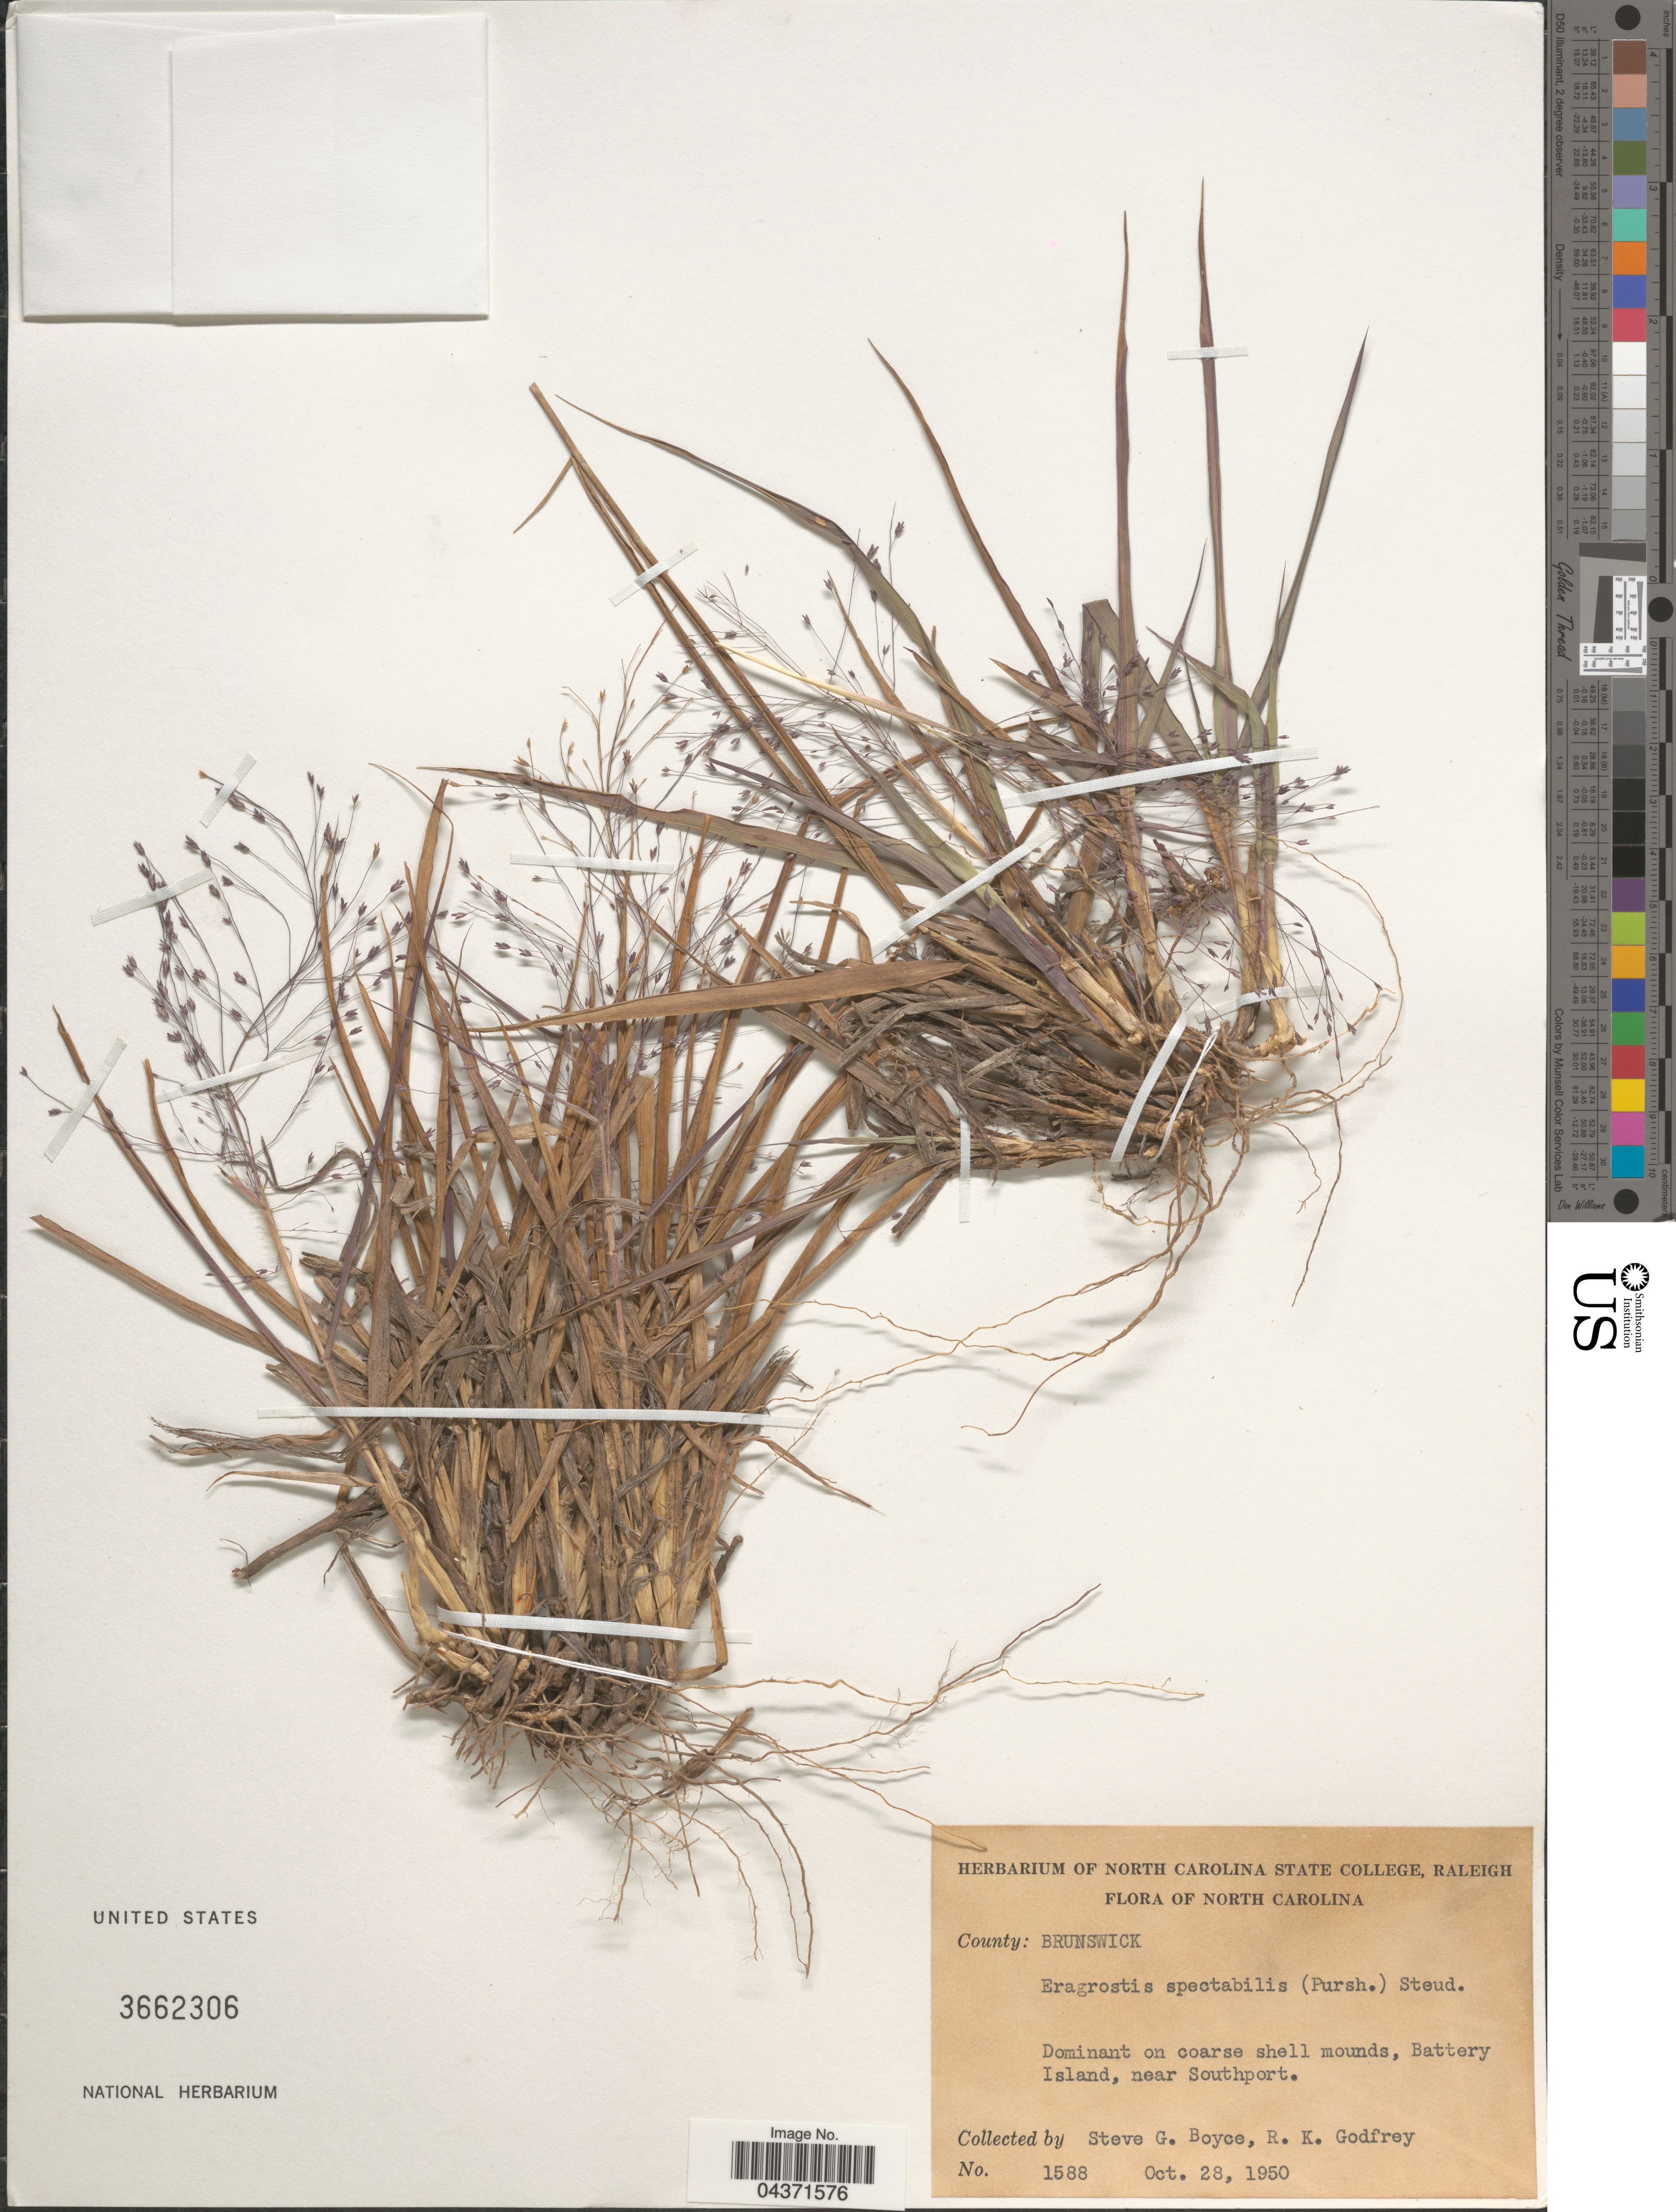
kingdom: Plantae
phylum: Tracheophyta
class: Liliopsida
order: Poales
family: Poaceae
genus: Eragrostis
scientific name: Eragrostis spectabilis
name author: (Pursh) Steud.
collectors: S. Boyce & R. K. Godfrey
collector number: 1588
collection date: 1950-10-28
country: United States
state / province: North Carolina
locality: County: Brunswick. Dominant on coarse shell mounds, Battery Island, near Southport.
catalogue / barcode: US 3662306